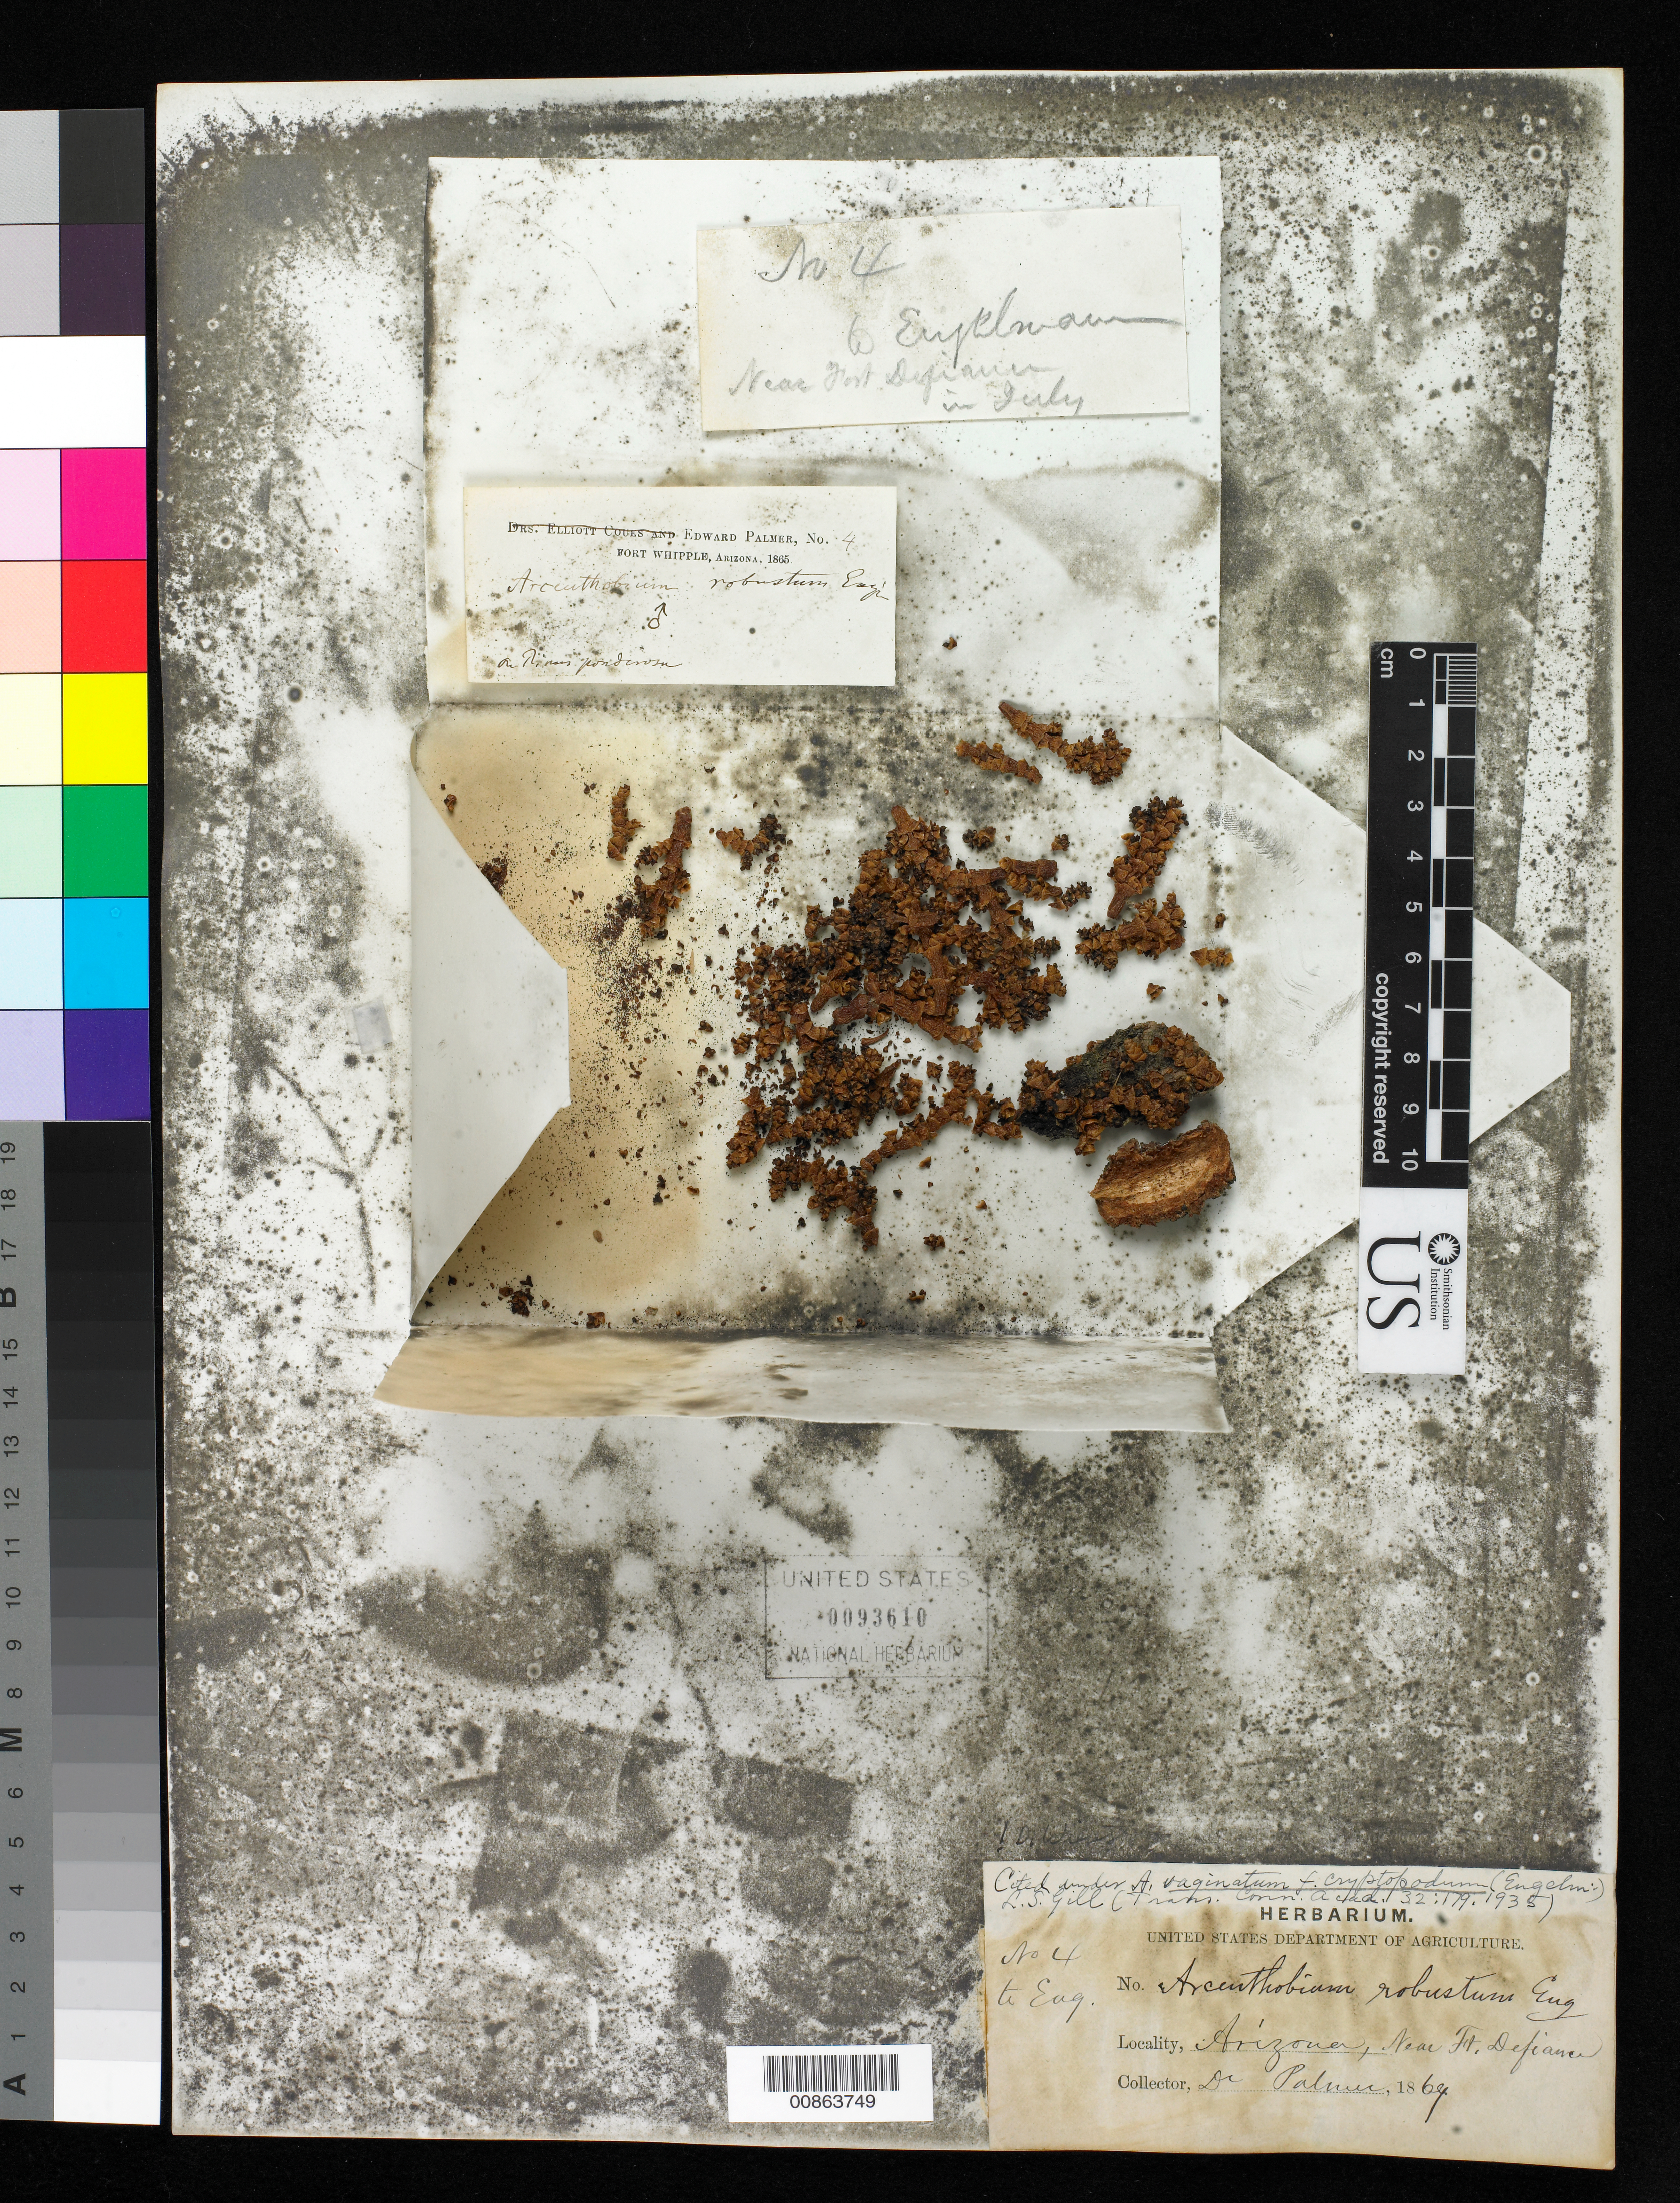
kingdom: Plantae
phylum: Tracheophyta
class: Magnoliopsida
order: Santalales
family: Viscaceae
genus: Arceuthobium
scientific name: Arceuthobium vaginatum f. cryptopodum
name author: (Engelm.) L.S. Gill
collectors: E. Palmer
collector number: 4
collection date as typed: Jul 1869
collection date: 1869-07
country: United States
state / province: Arizona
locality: Near Fort Defiance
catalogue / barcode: US 93610